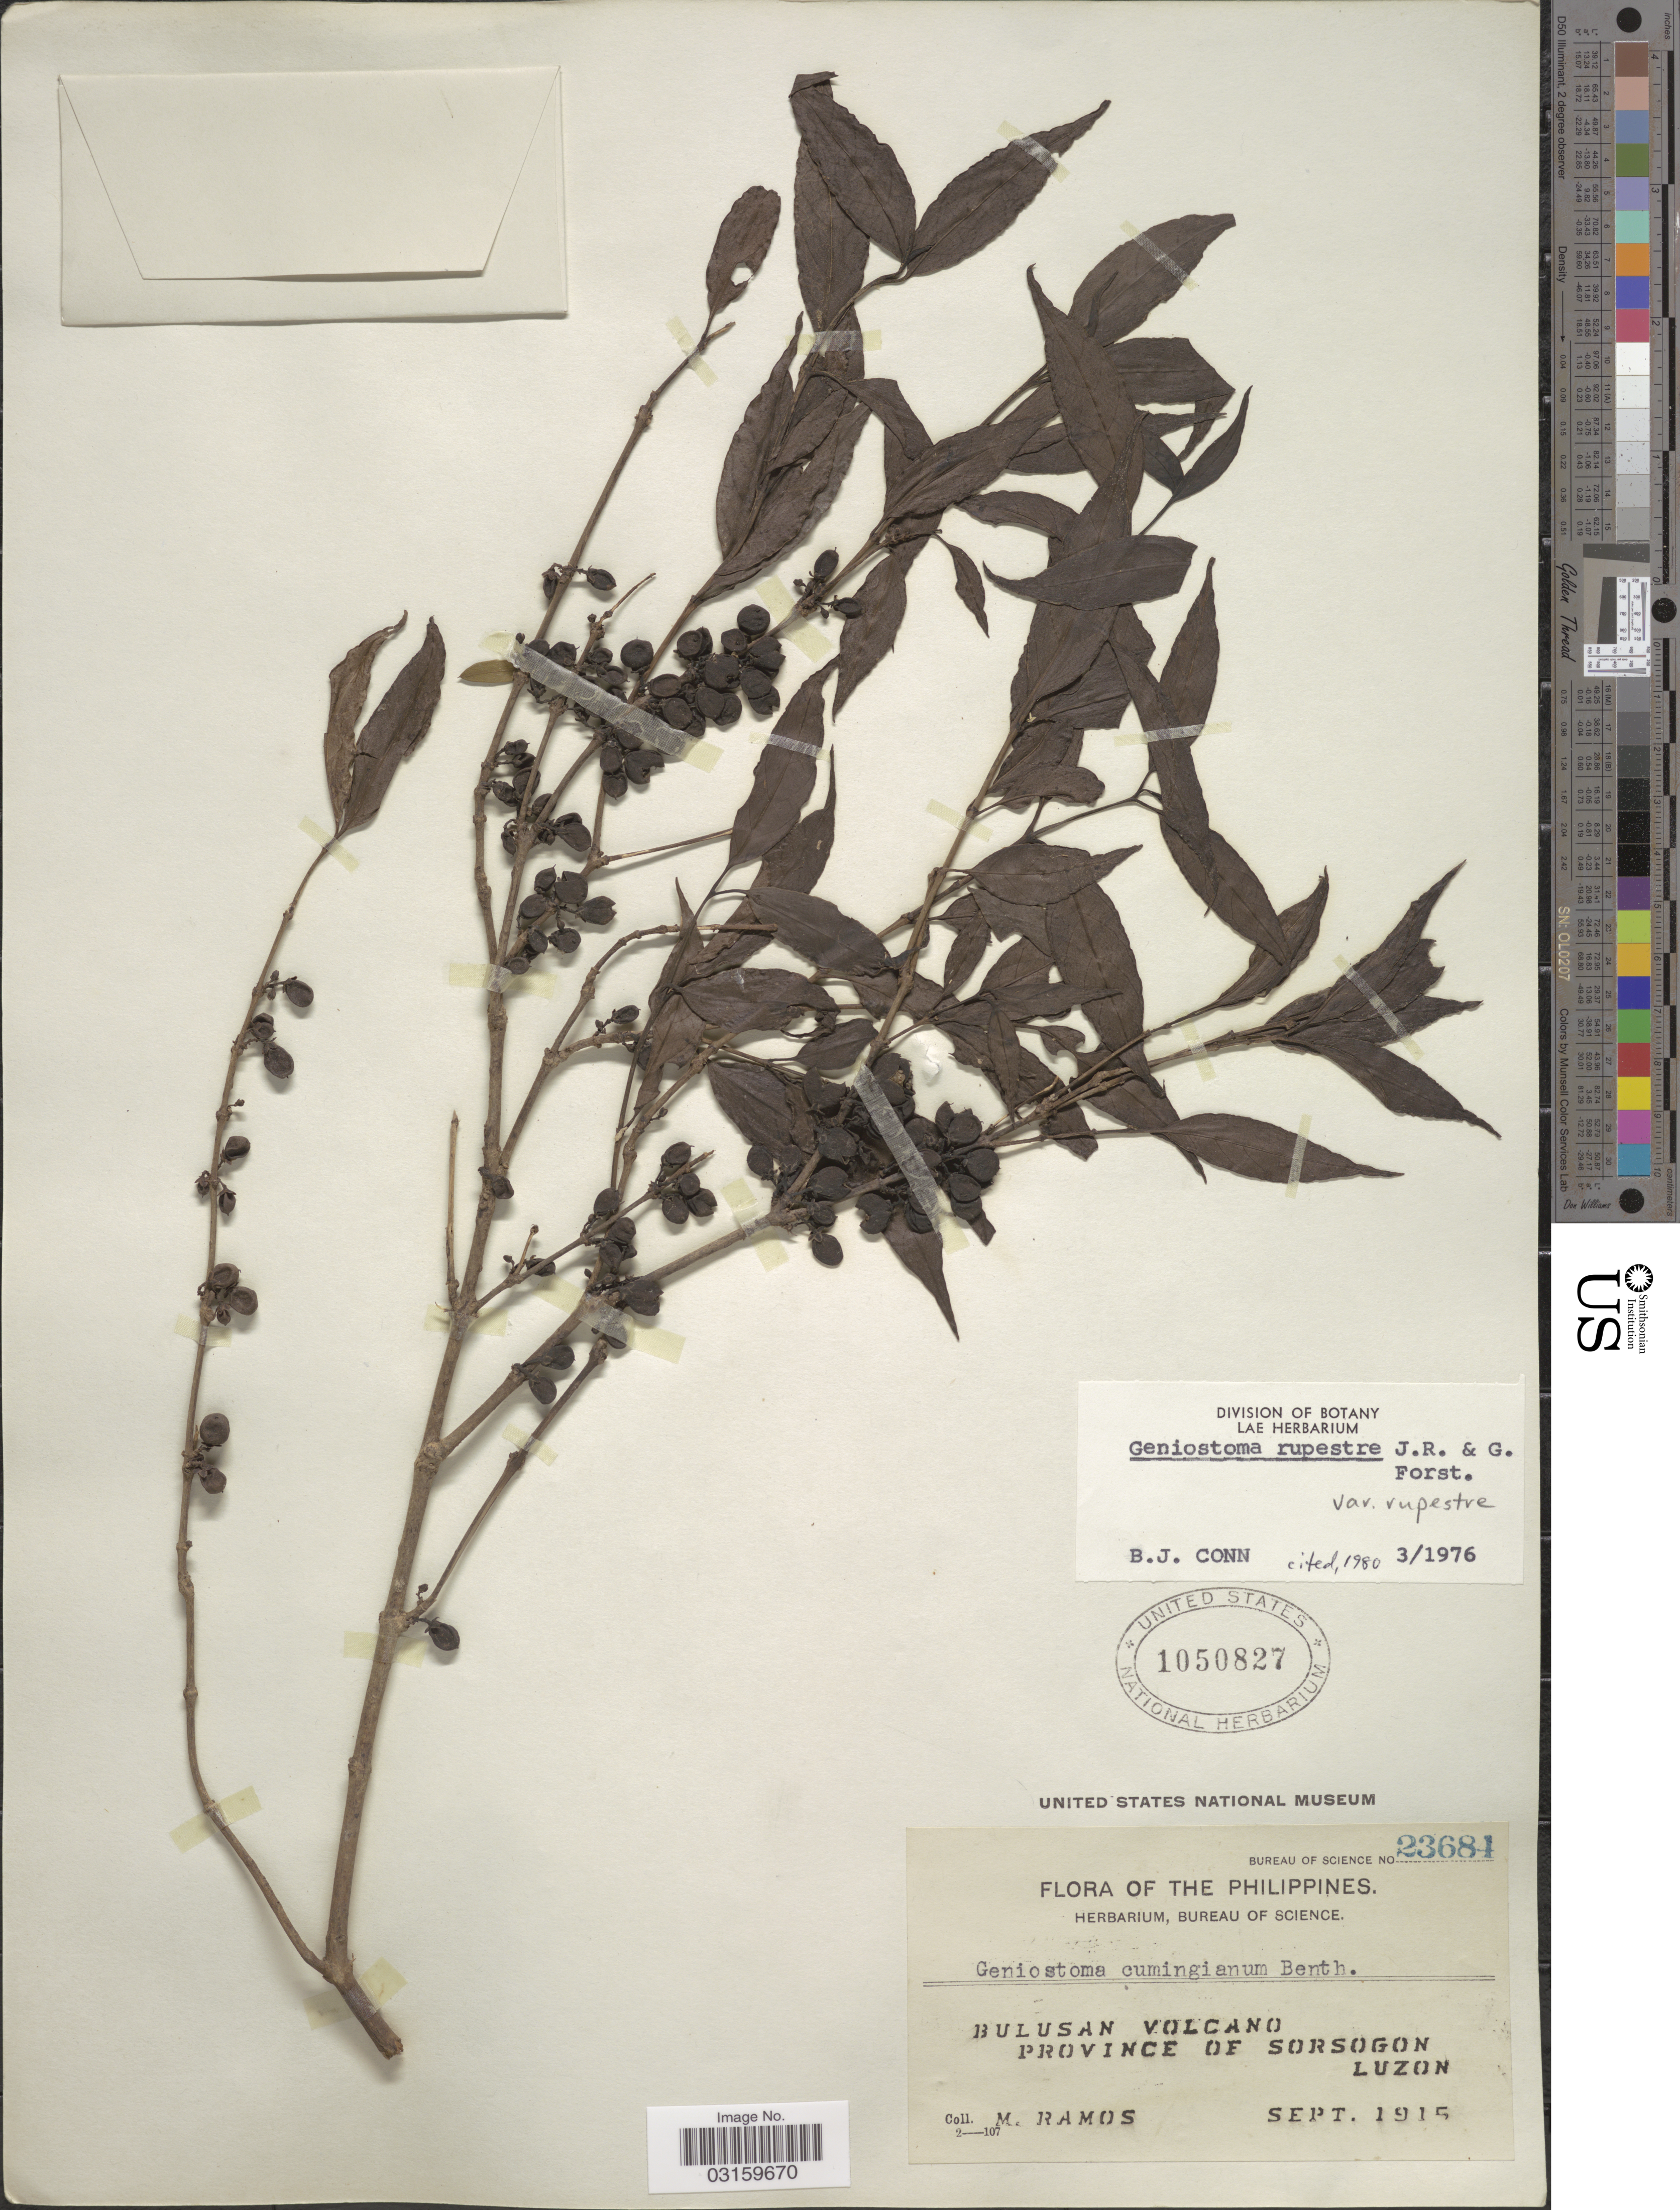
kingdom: Plantae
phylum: Tracheophyta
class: Magnoliopsida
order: Gentianales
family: Loganiaceae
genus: Geniostoma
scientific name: Geniostoma rupestre var. rupestre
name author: J.R. Forst. & G. Forst.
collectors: M. Ramos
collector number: Bureau of Science 23684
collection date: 1915-09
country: Philippines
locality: Bulusan Volcano, Province of Sorsogon, Luzon.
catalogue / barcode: US 1050827